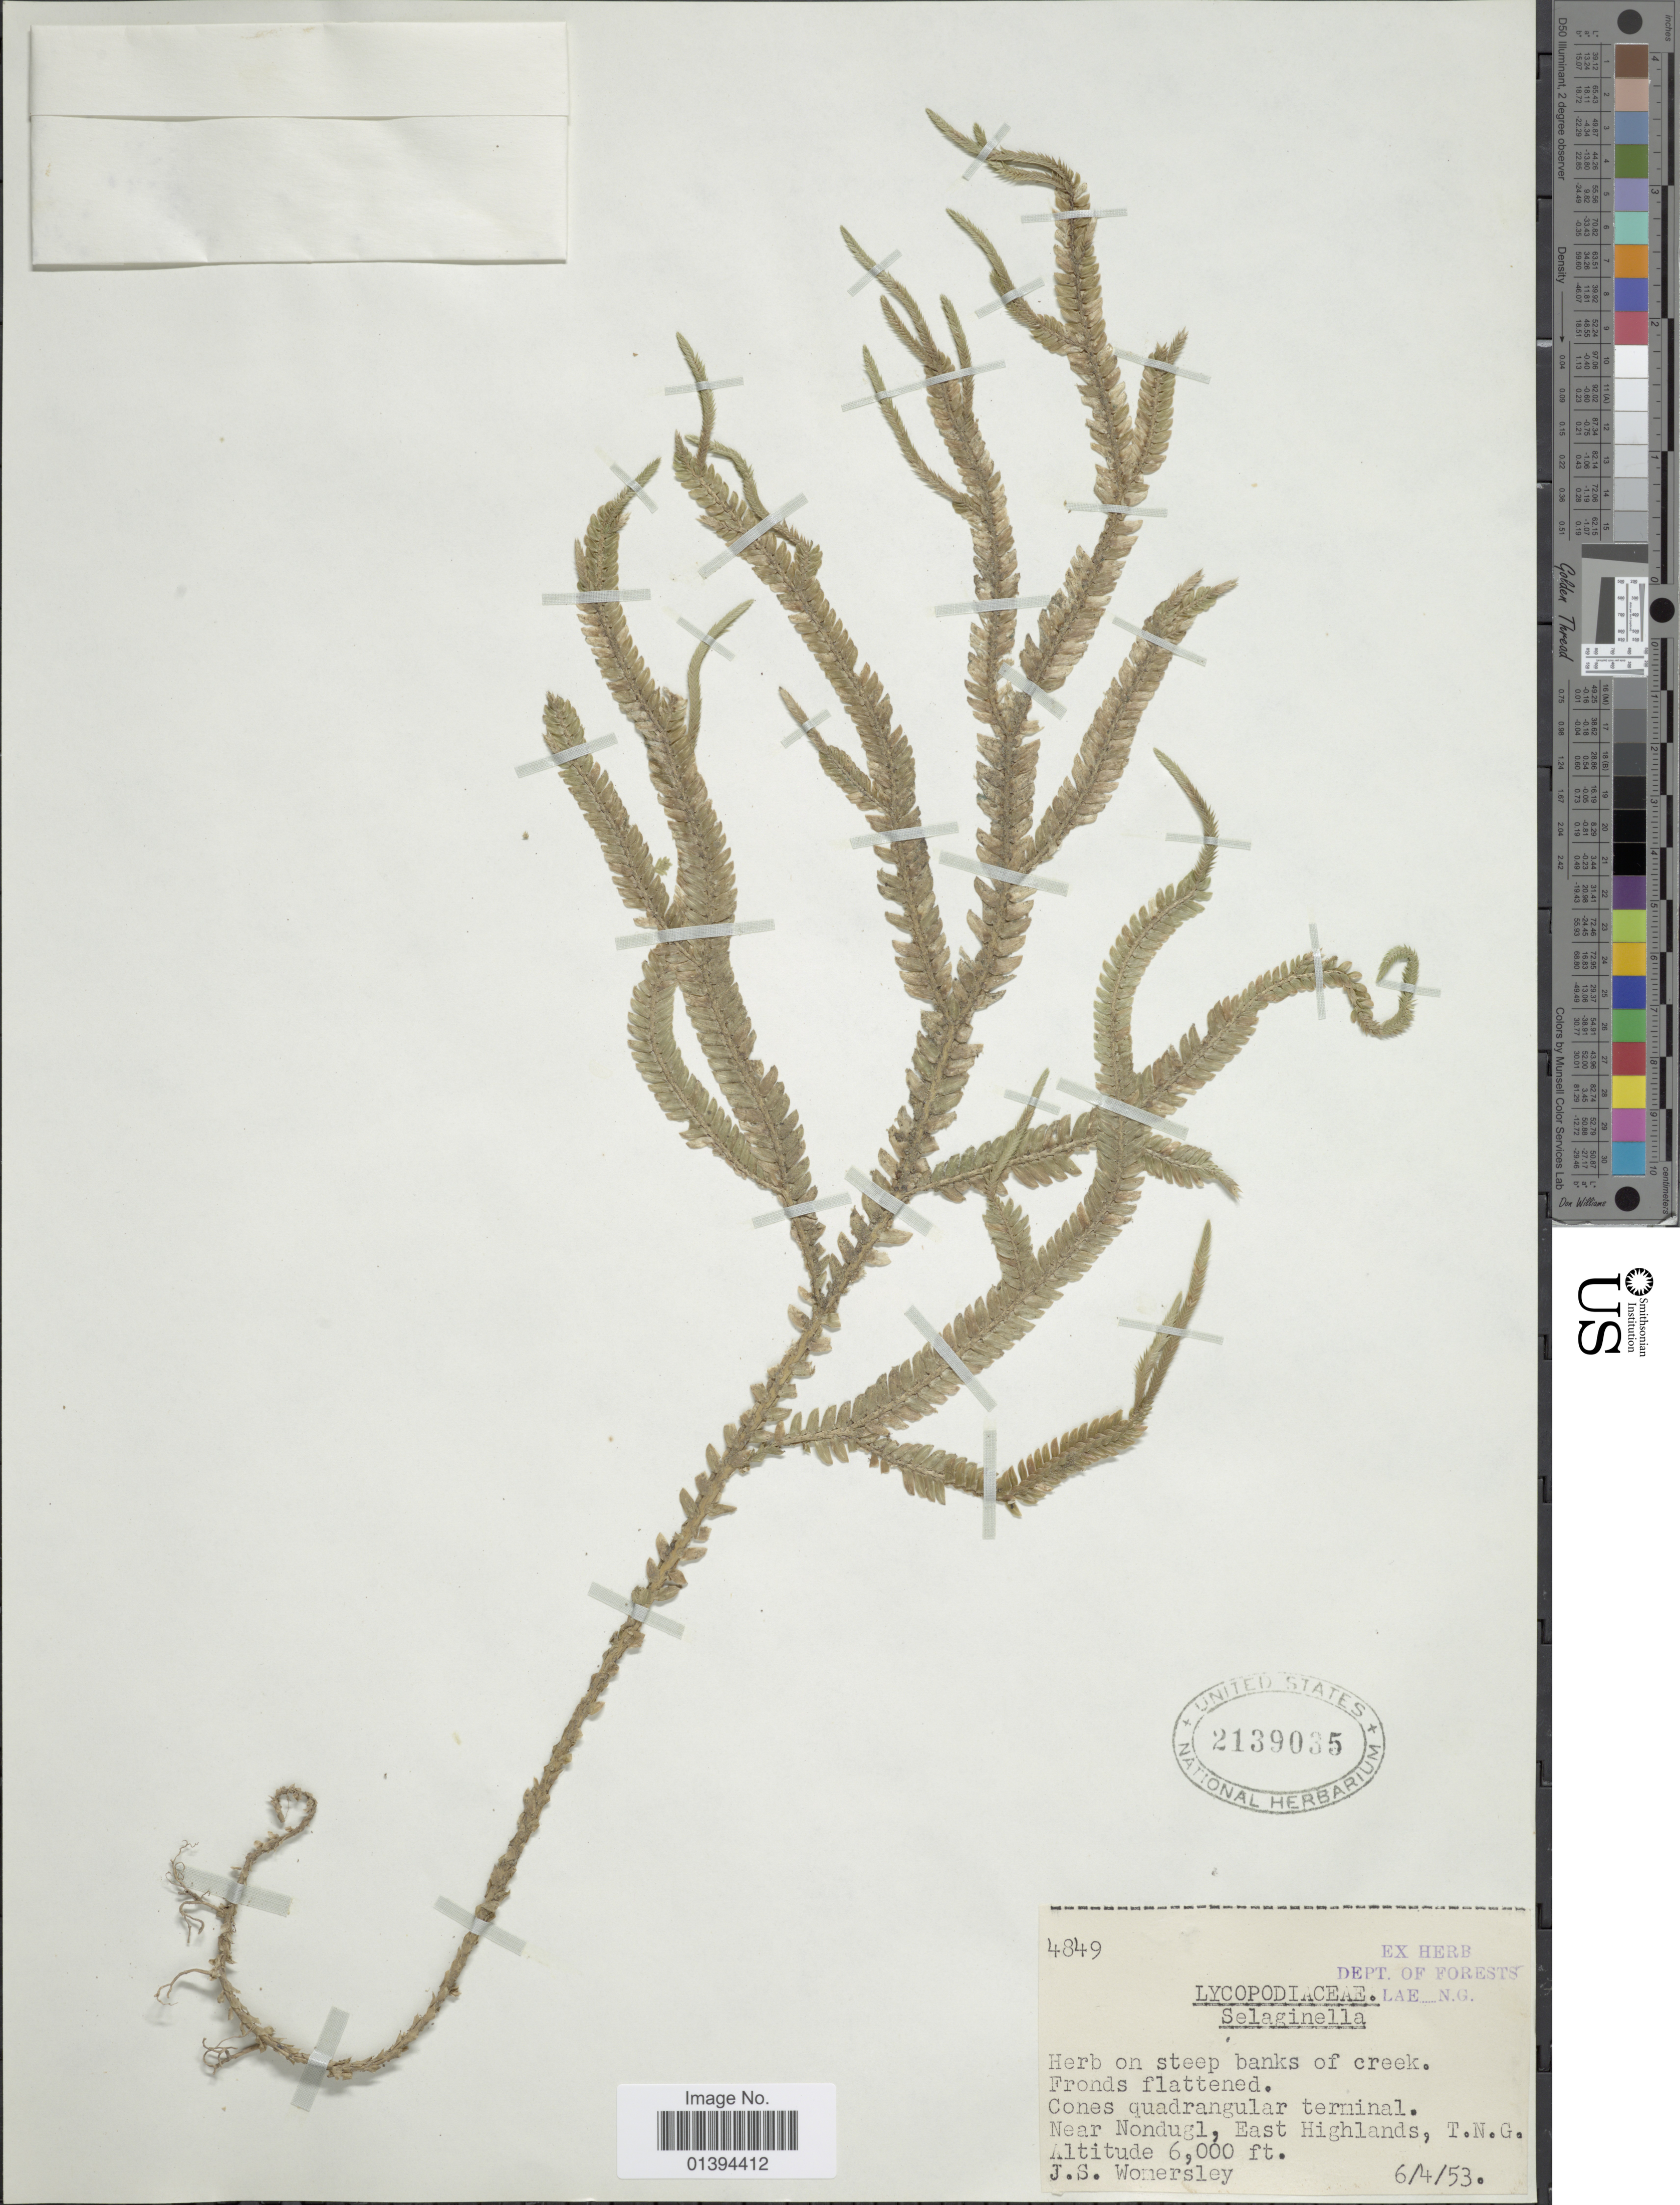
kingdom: Plantae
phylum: Tracheophyta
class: Lycopodiopsida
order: Selaginellales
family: Selaginellaceae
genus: Selaginella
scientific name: Selaginella sp.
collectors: J. S. Womersley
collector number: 4849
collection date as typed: Transcribed d/m/y: 6/4/53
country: Papua New Guinea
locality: Near Nondugl, East Highlands, T.N.G.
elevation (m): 1829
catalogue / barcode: US 2139035